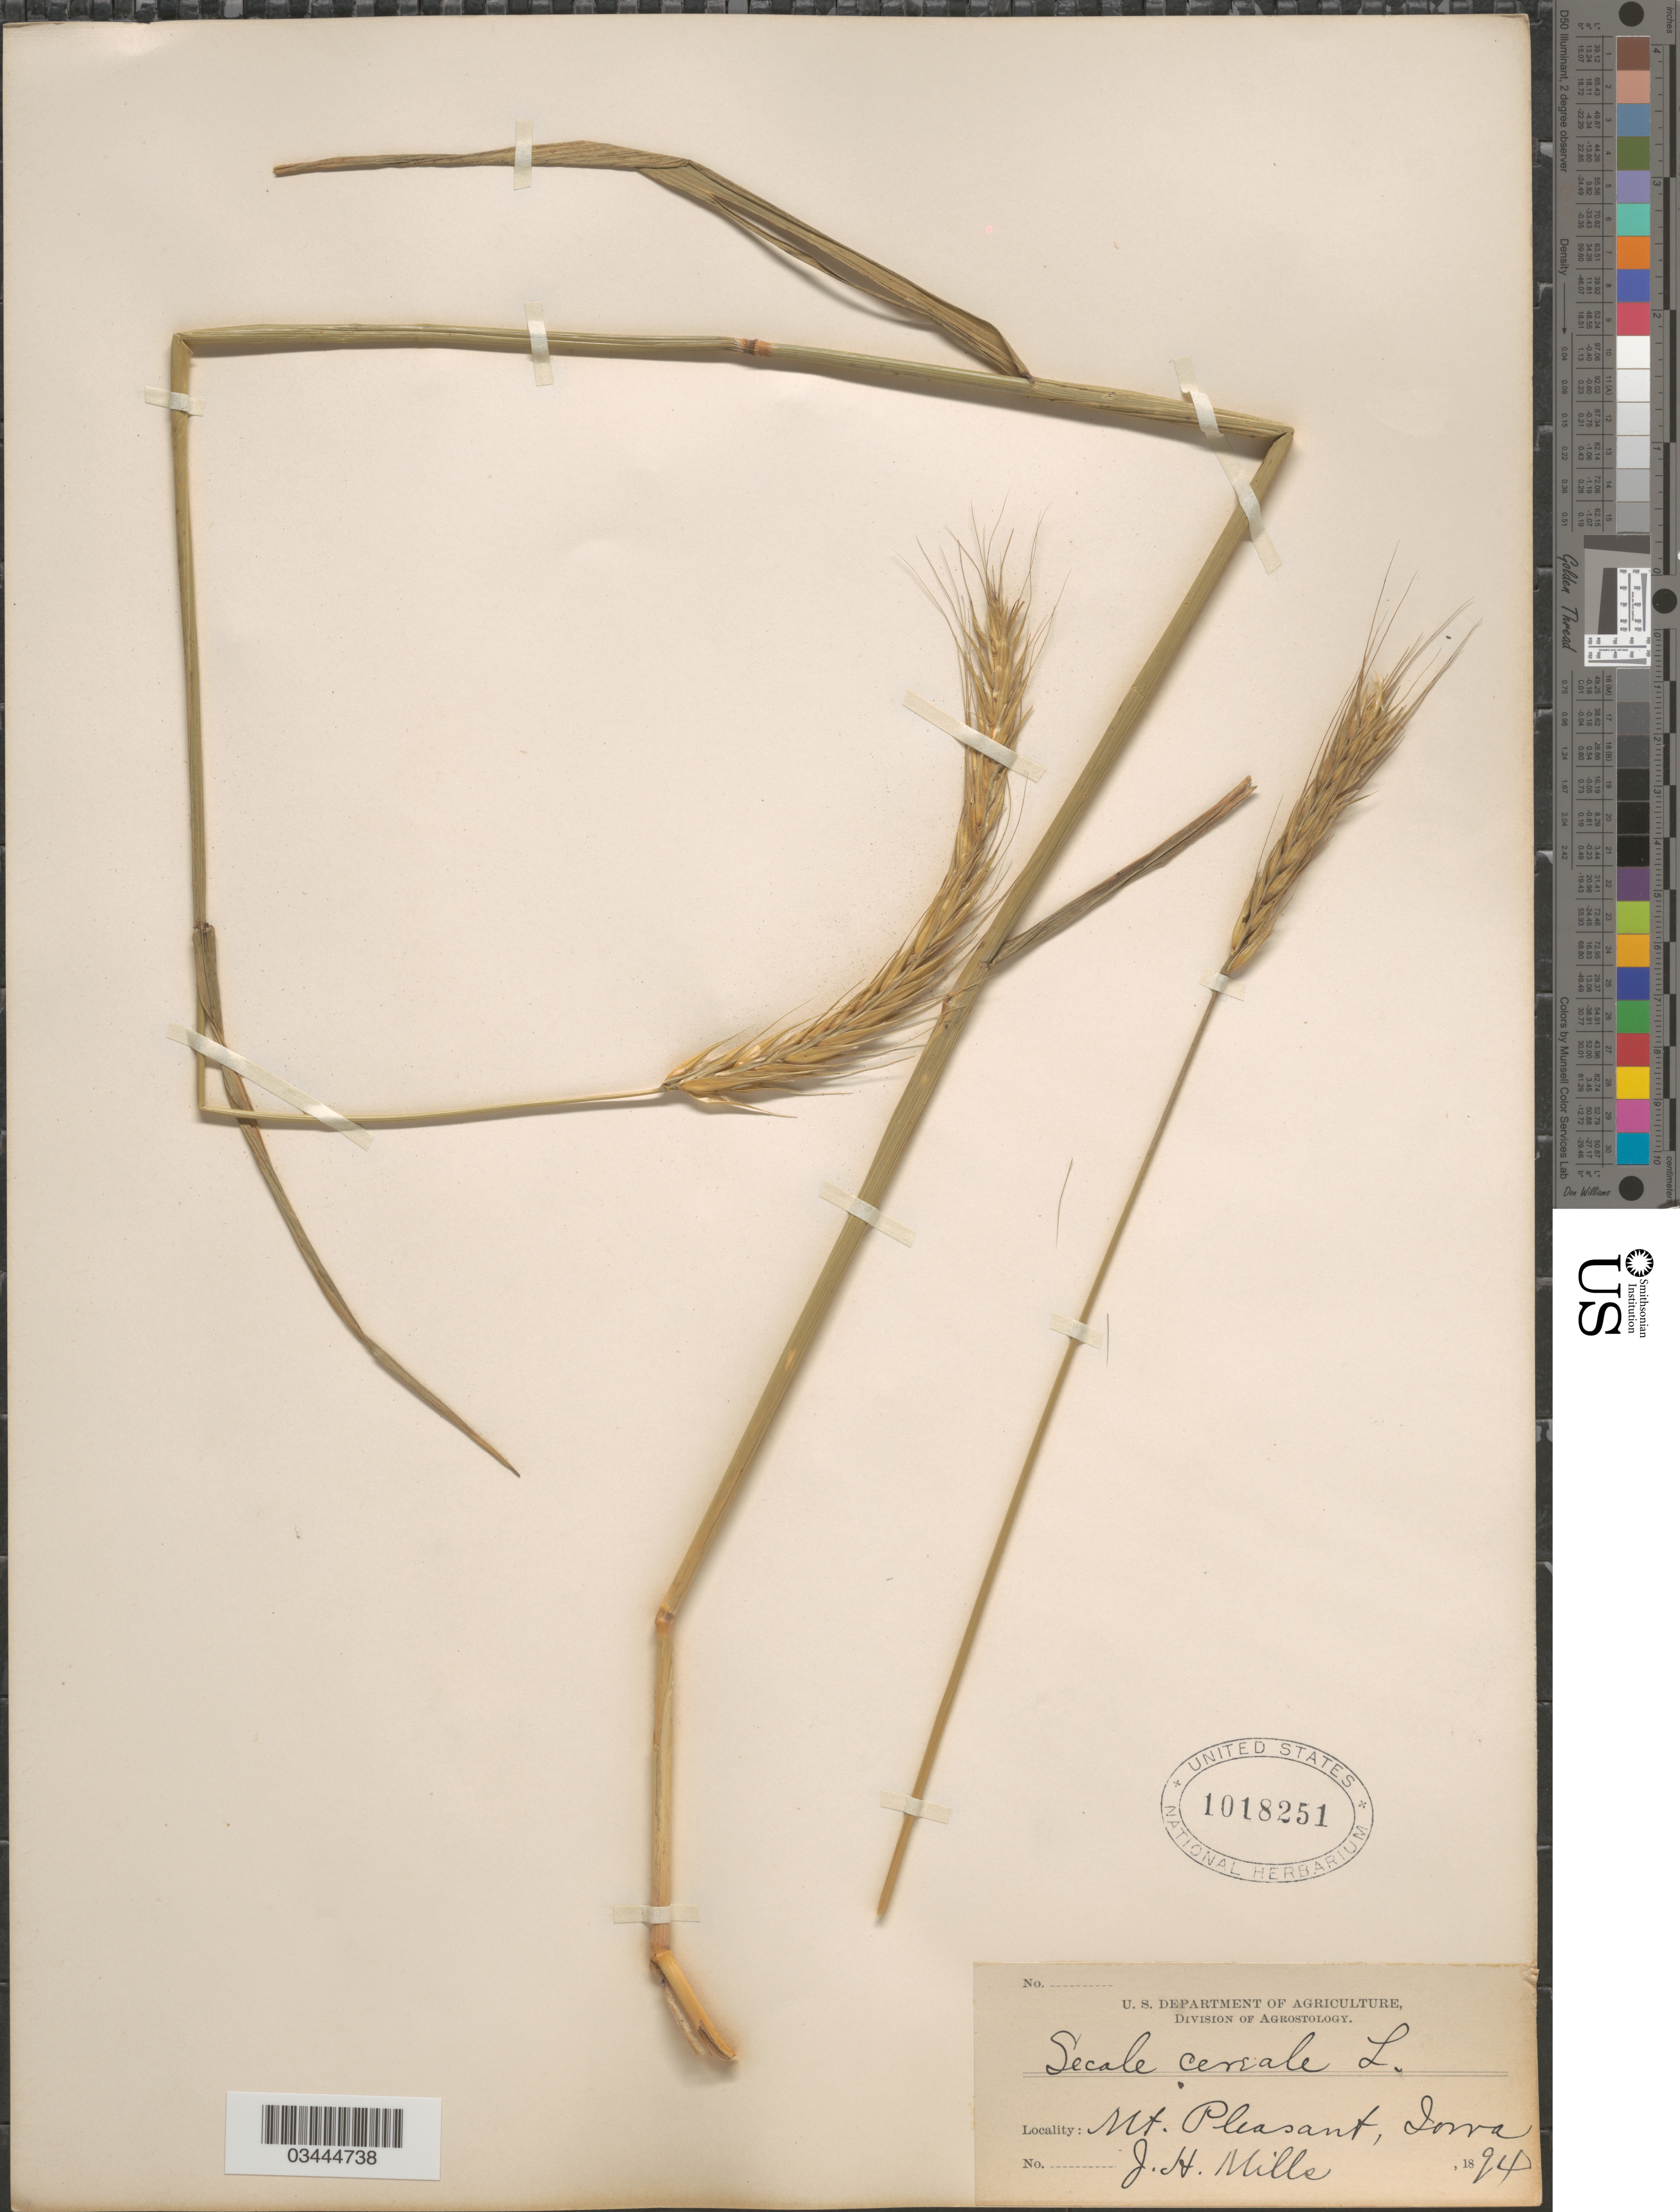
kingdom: Plantae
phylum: Tracheophyta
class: Liliopsida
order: Poales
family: Poaceae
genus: Secale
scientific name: Secale cereale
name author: L.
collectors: J. Mills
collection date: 1894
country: United States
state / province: Iowa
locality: Mt. Pleasant.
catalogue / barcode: US 1018251